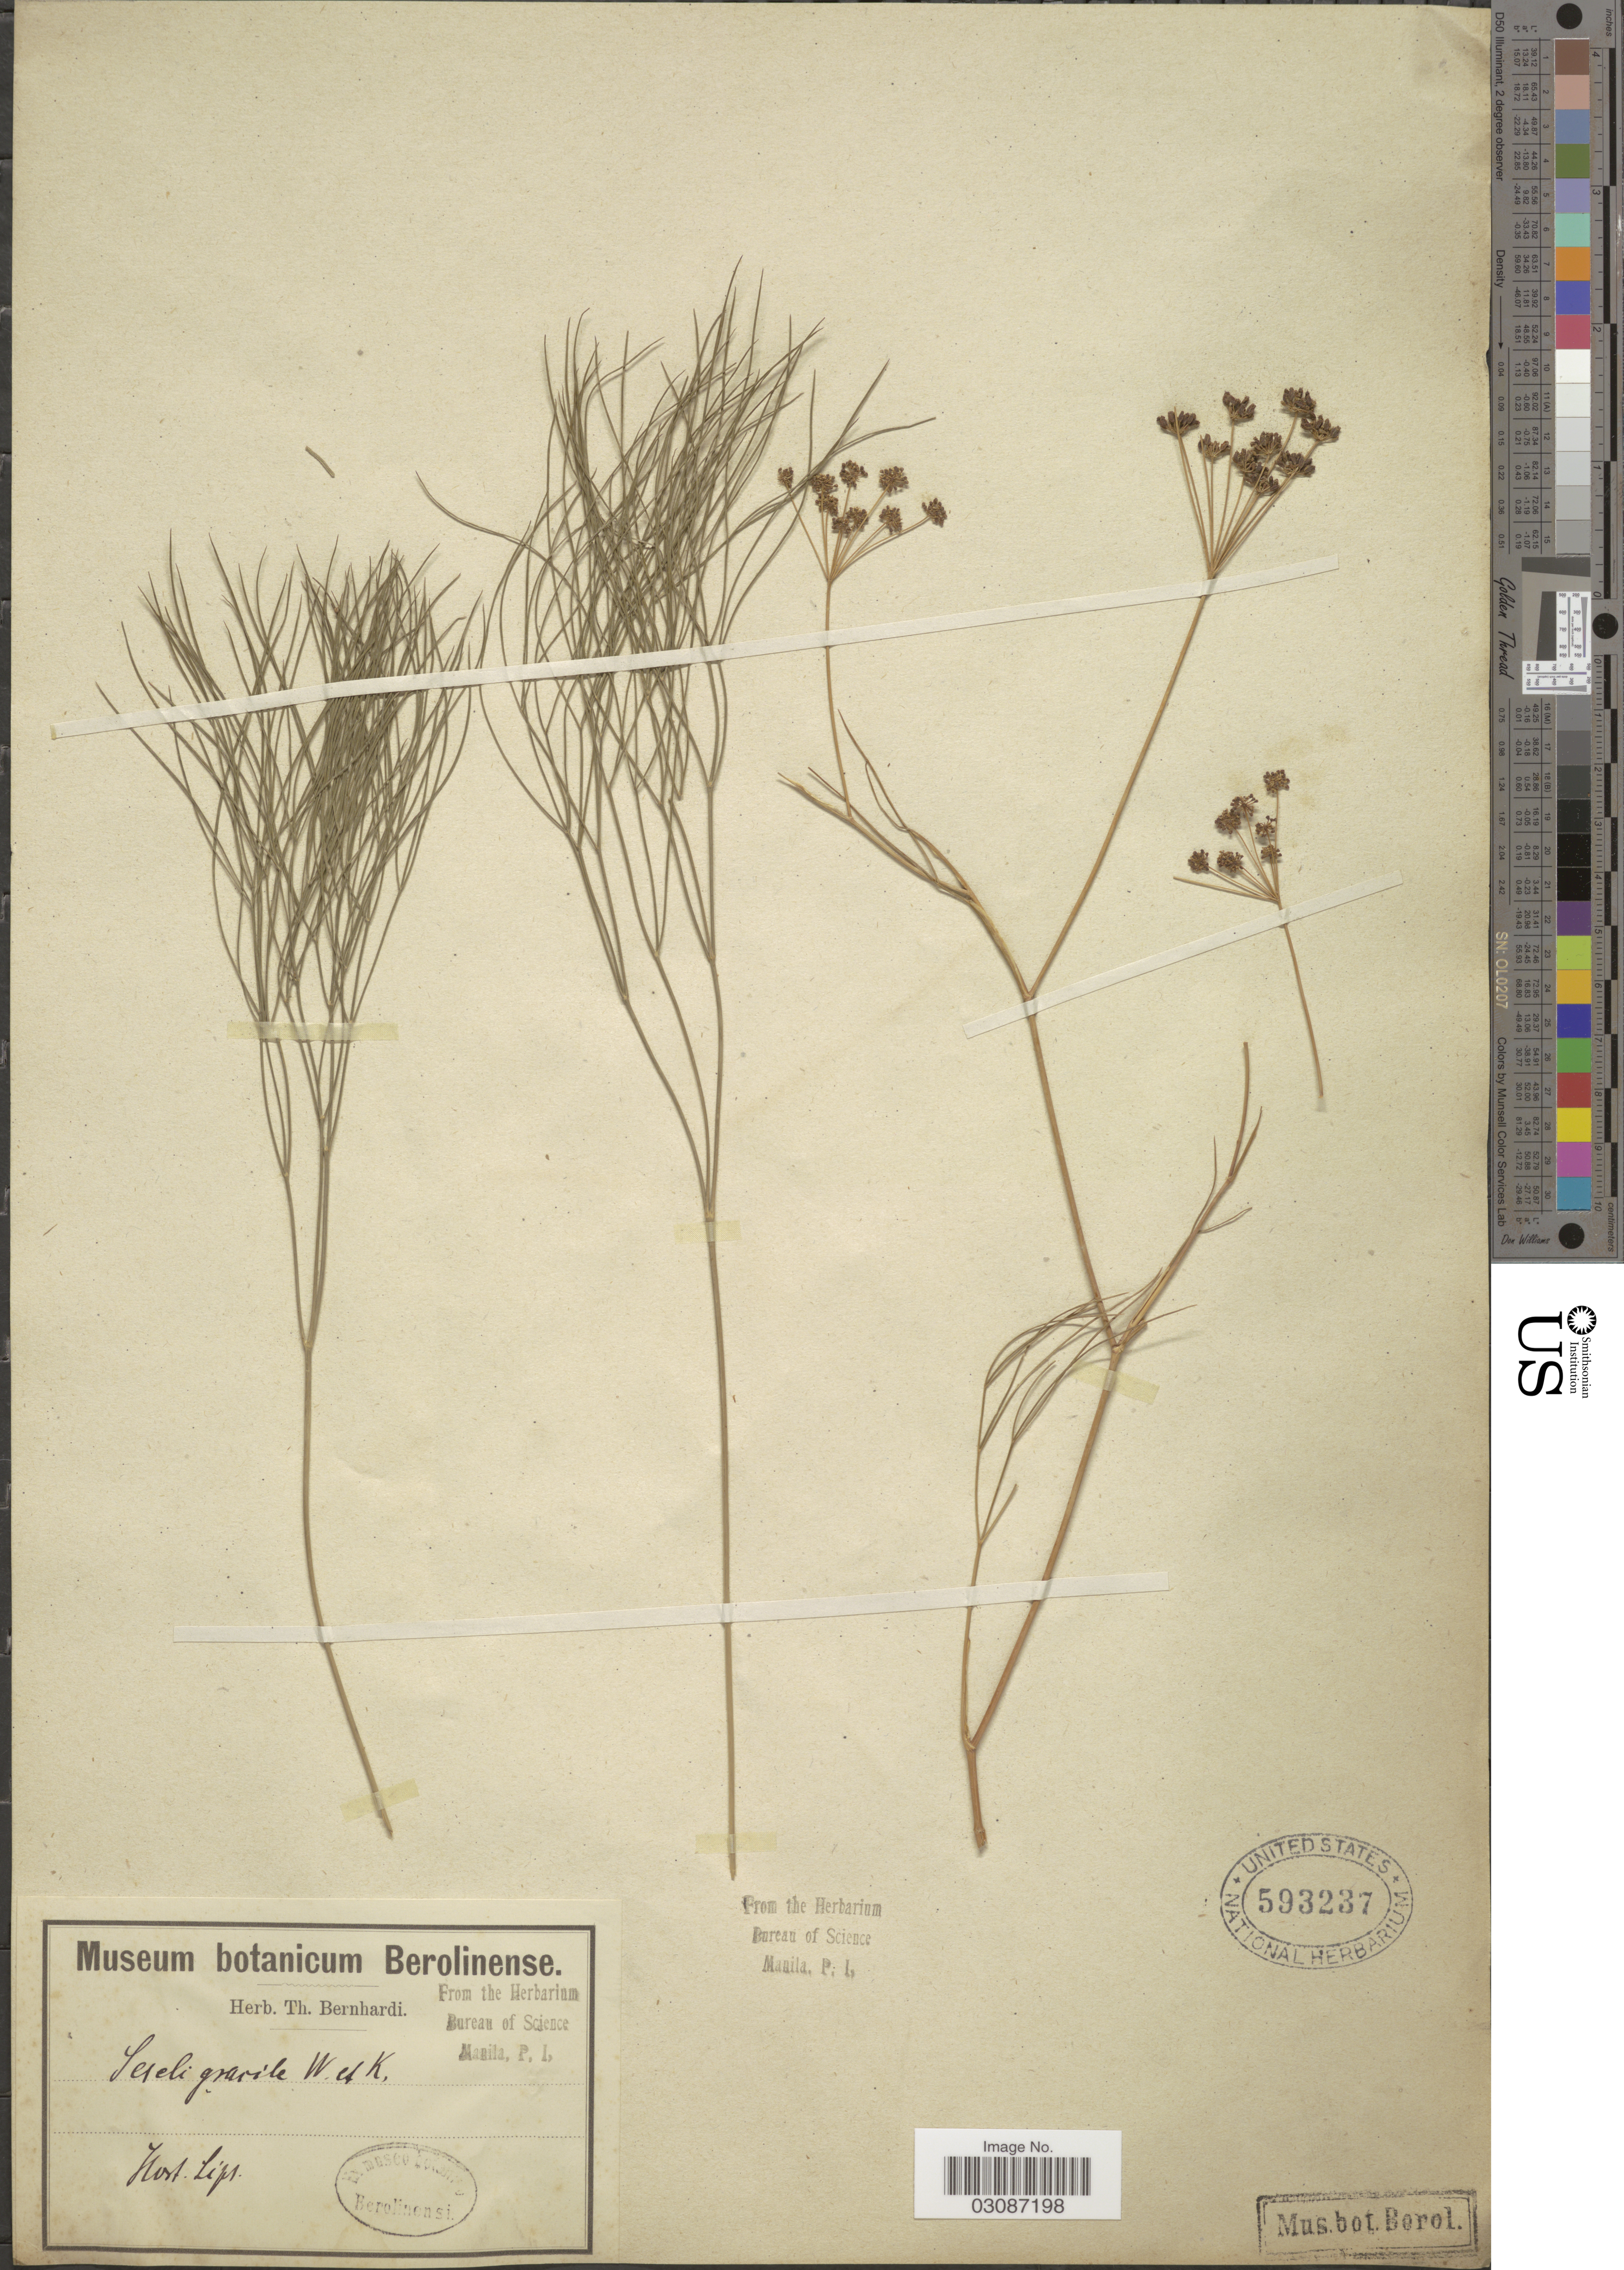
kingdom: Plantae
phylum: Tracheophyta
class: Magnoliopsida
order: Apiales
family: Apiaceae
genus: Seseli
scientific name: Seseli sp.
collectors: Hort Lips.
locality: Hort. Lips.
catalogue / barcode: US 593237